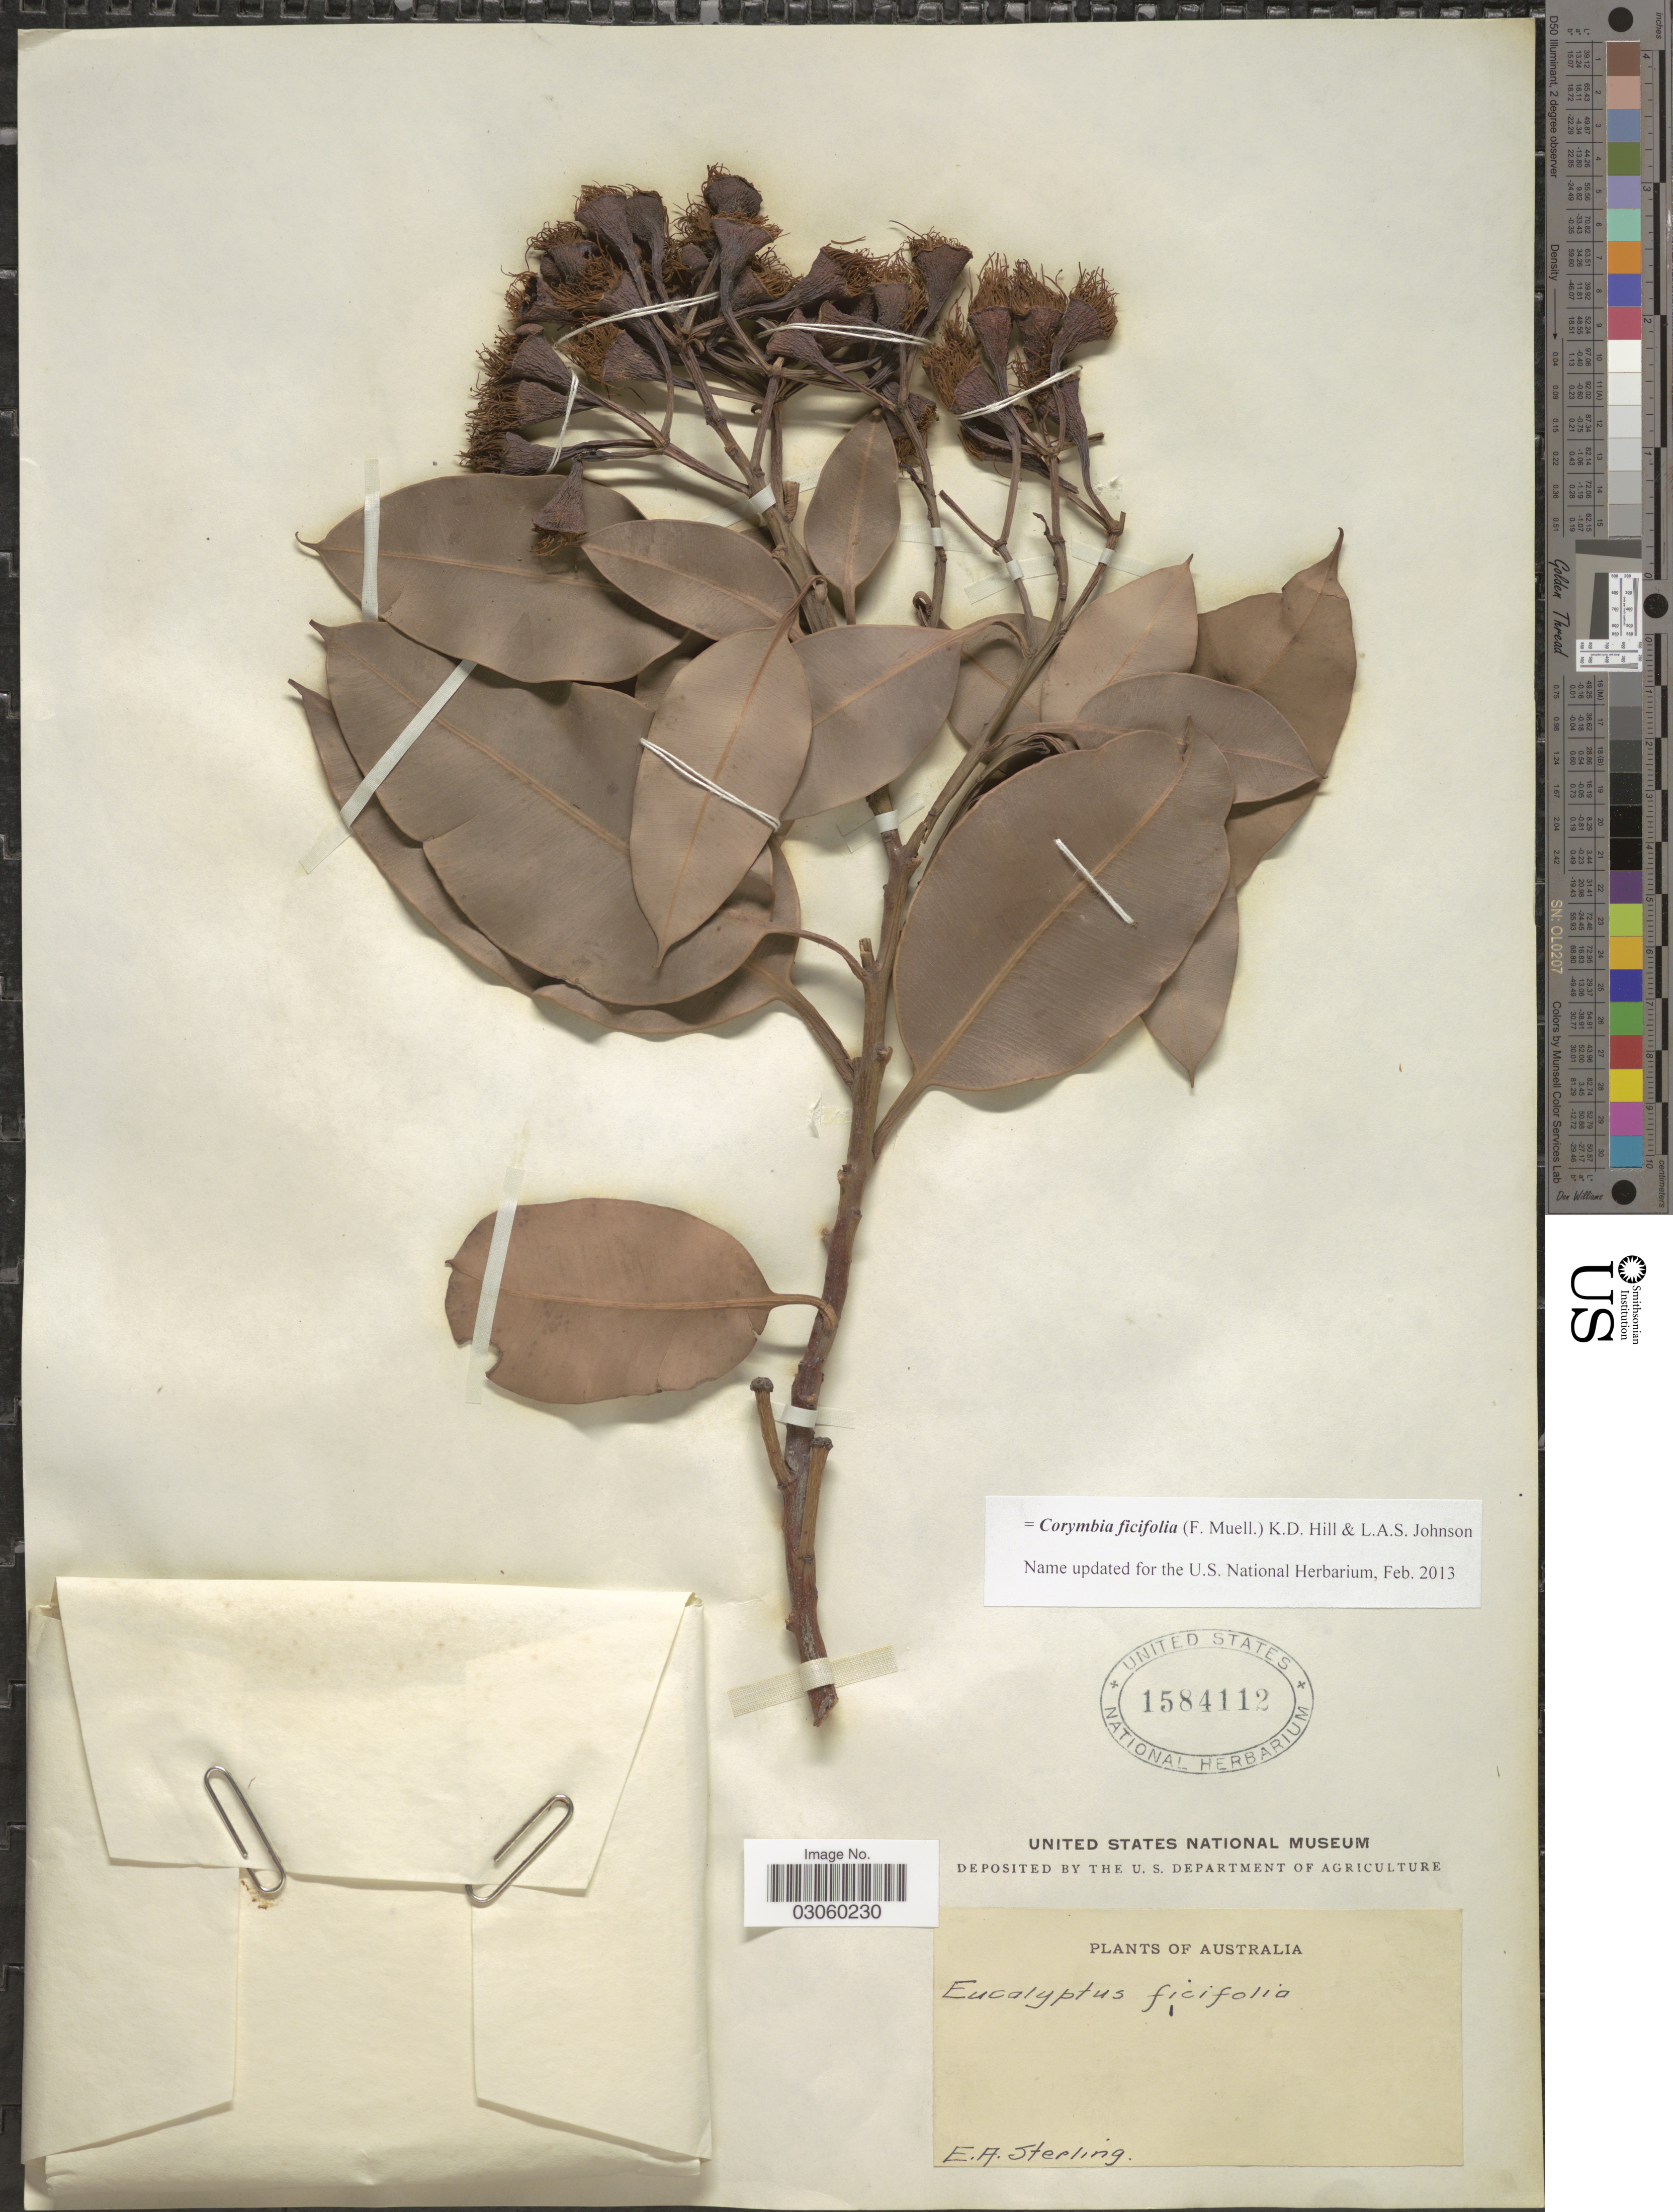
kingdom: Plantae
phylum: Tracheophyta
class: Magnoliopsida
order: Myrtales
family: Myrtaceae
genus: Corymbia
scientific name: Corymbia ficifolia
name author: (F. Muell.) K.D. Hill & L.A.S. Johnson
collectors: E. Sterling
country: Australia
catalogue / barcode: US 1584112